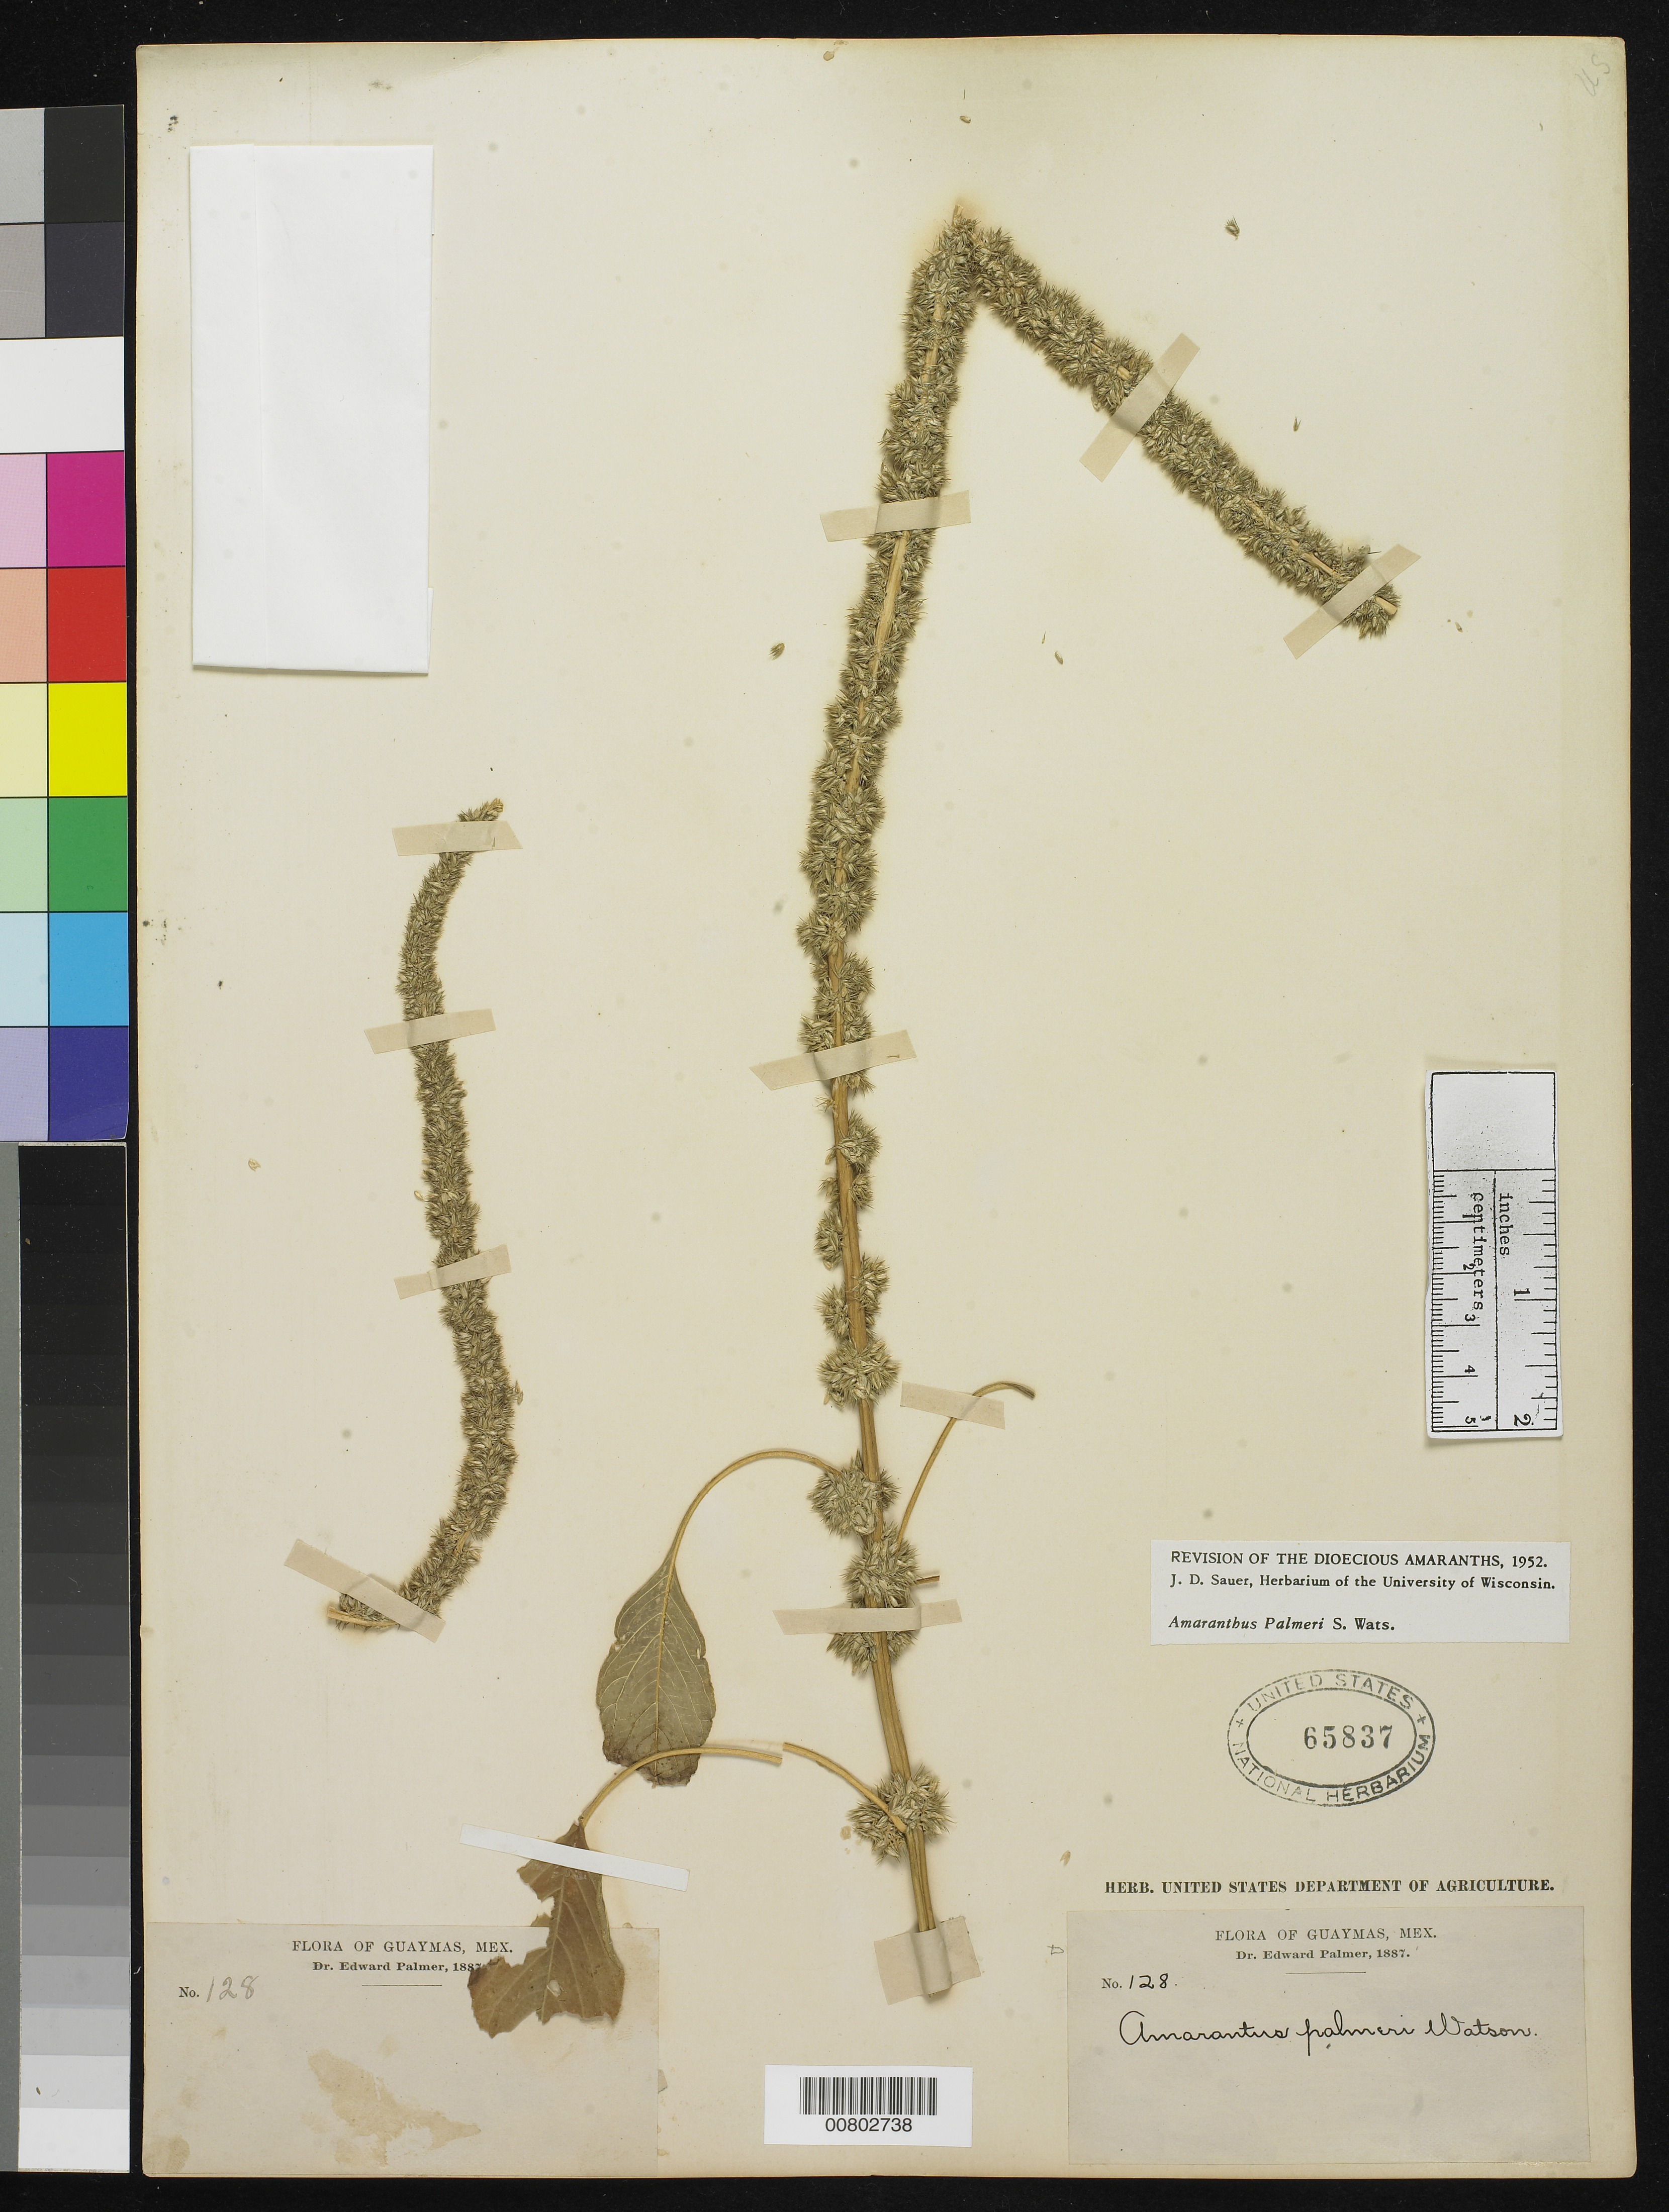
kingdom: Plantae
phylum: Tracheophyta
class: Magnoliopsida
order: Caryophyllales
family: Amaranthaceae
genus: Amaranthus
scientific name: Amaranthus palmeri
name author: S. Watson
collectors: E. Palmer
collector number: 128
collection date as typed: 1887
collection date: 1887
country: Mexico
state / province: Sonora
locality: Guaymas, Sonora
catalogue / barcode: US 65837